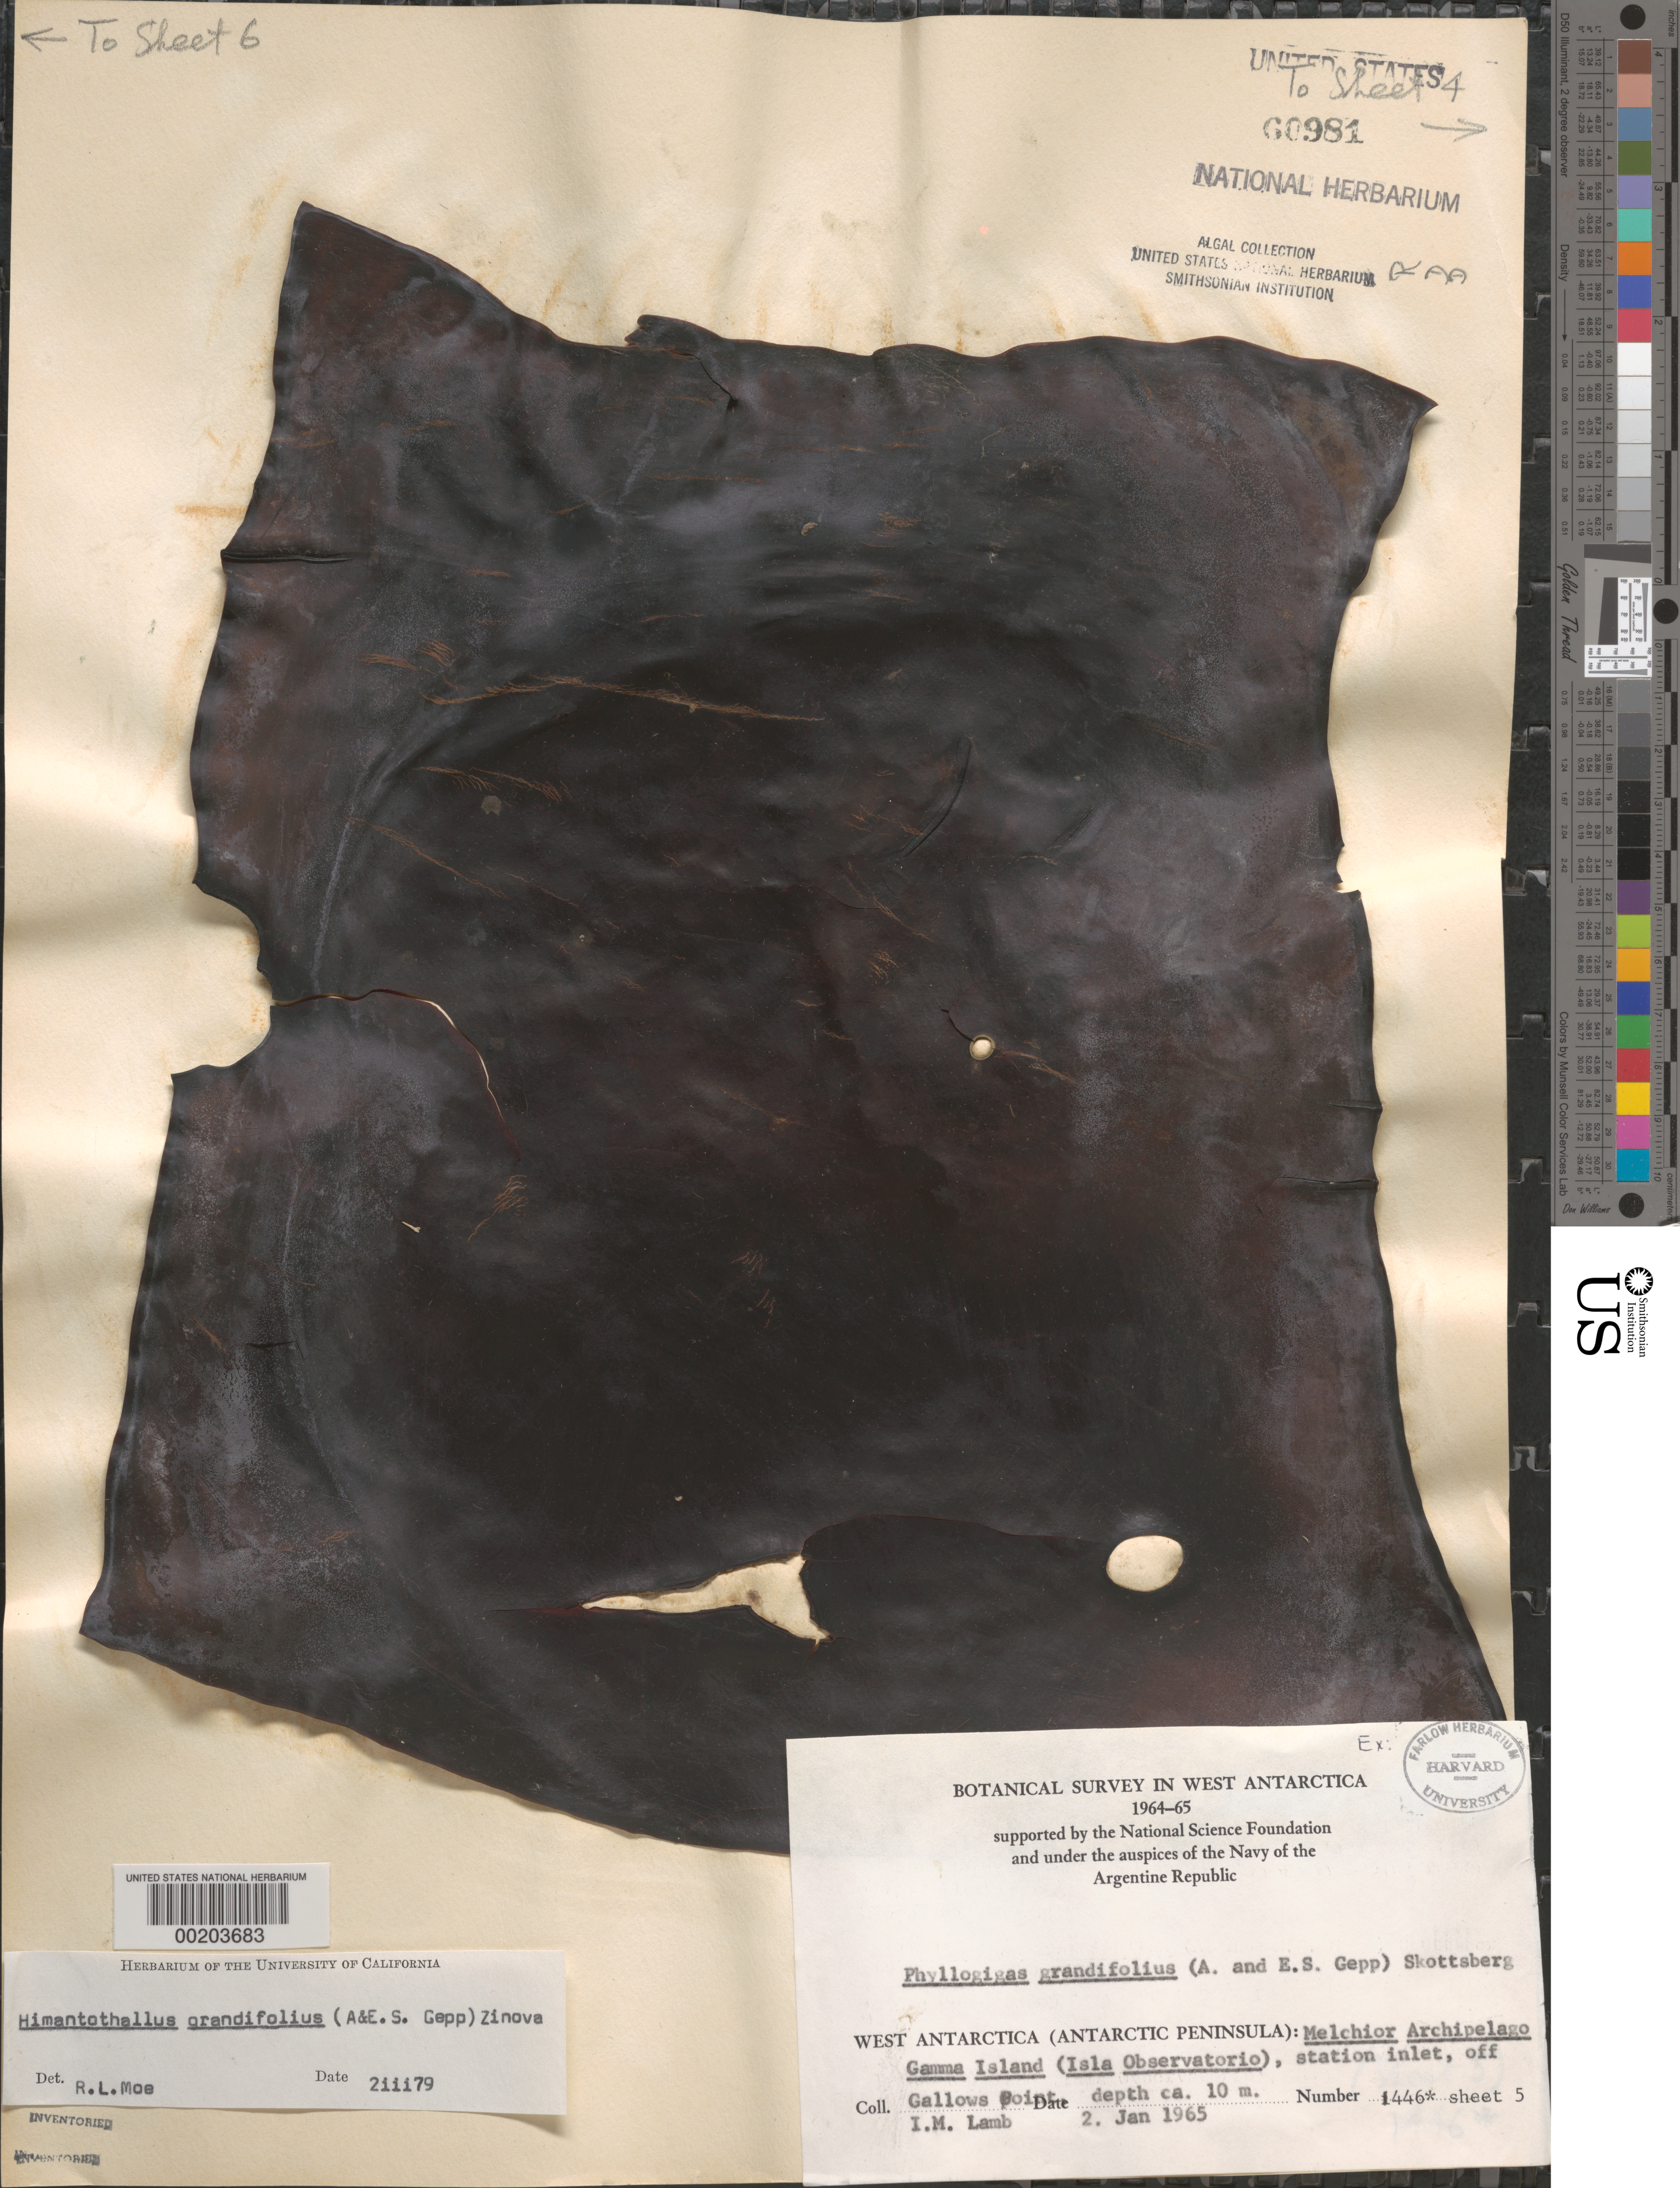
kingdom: Chromista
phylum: Ochrophyta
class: Phaeophyceae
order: Desmarestiales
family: Desmarestiaceae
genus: Himantothallus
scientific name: Himantothallus grandifolius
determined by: Moe, R. L.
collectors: I. M. Lamb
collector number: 1446-5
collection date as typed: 02 Jan 1965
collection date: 1965-01-02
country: Antarctica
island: Gamma Island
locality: Off Gallows Point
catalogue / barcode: US 60981